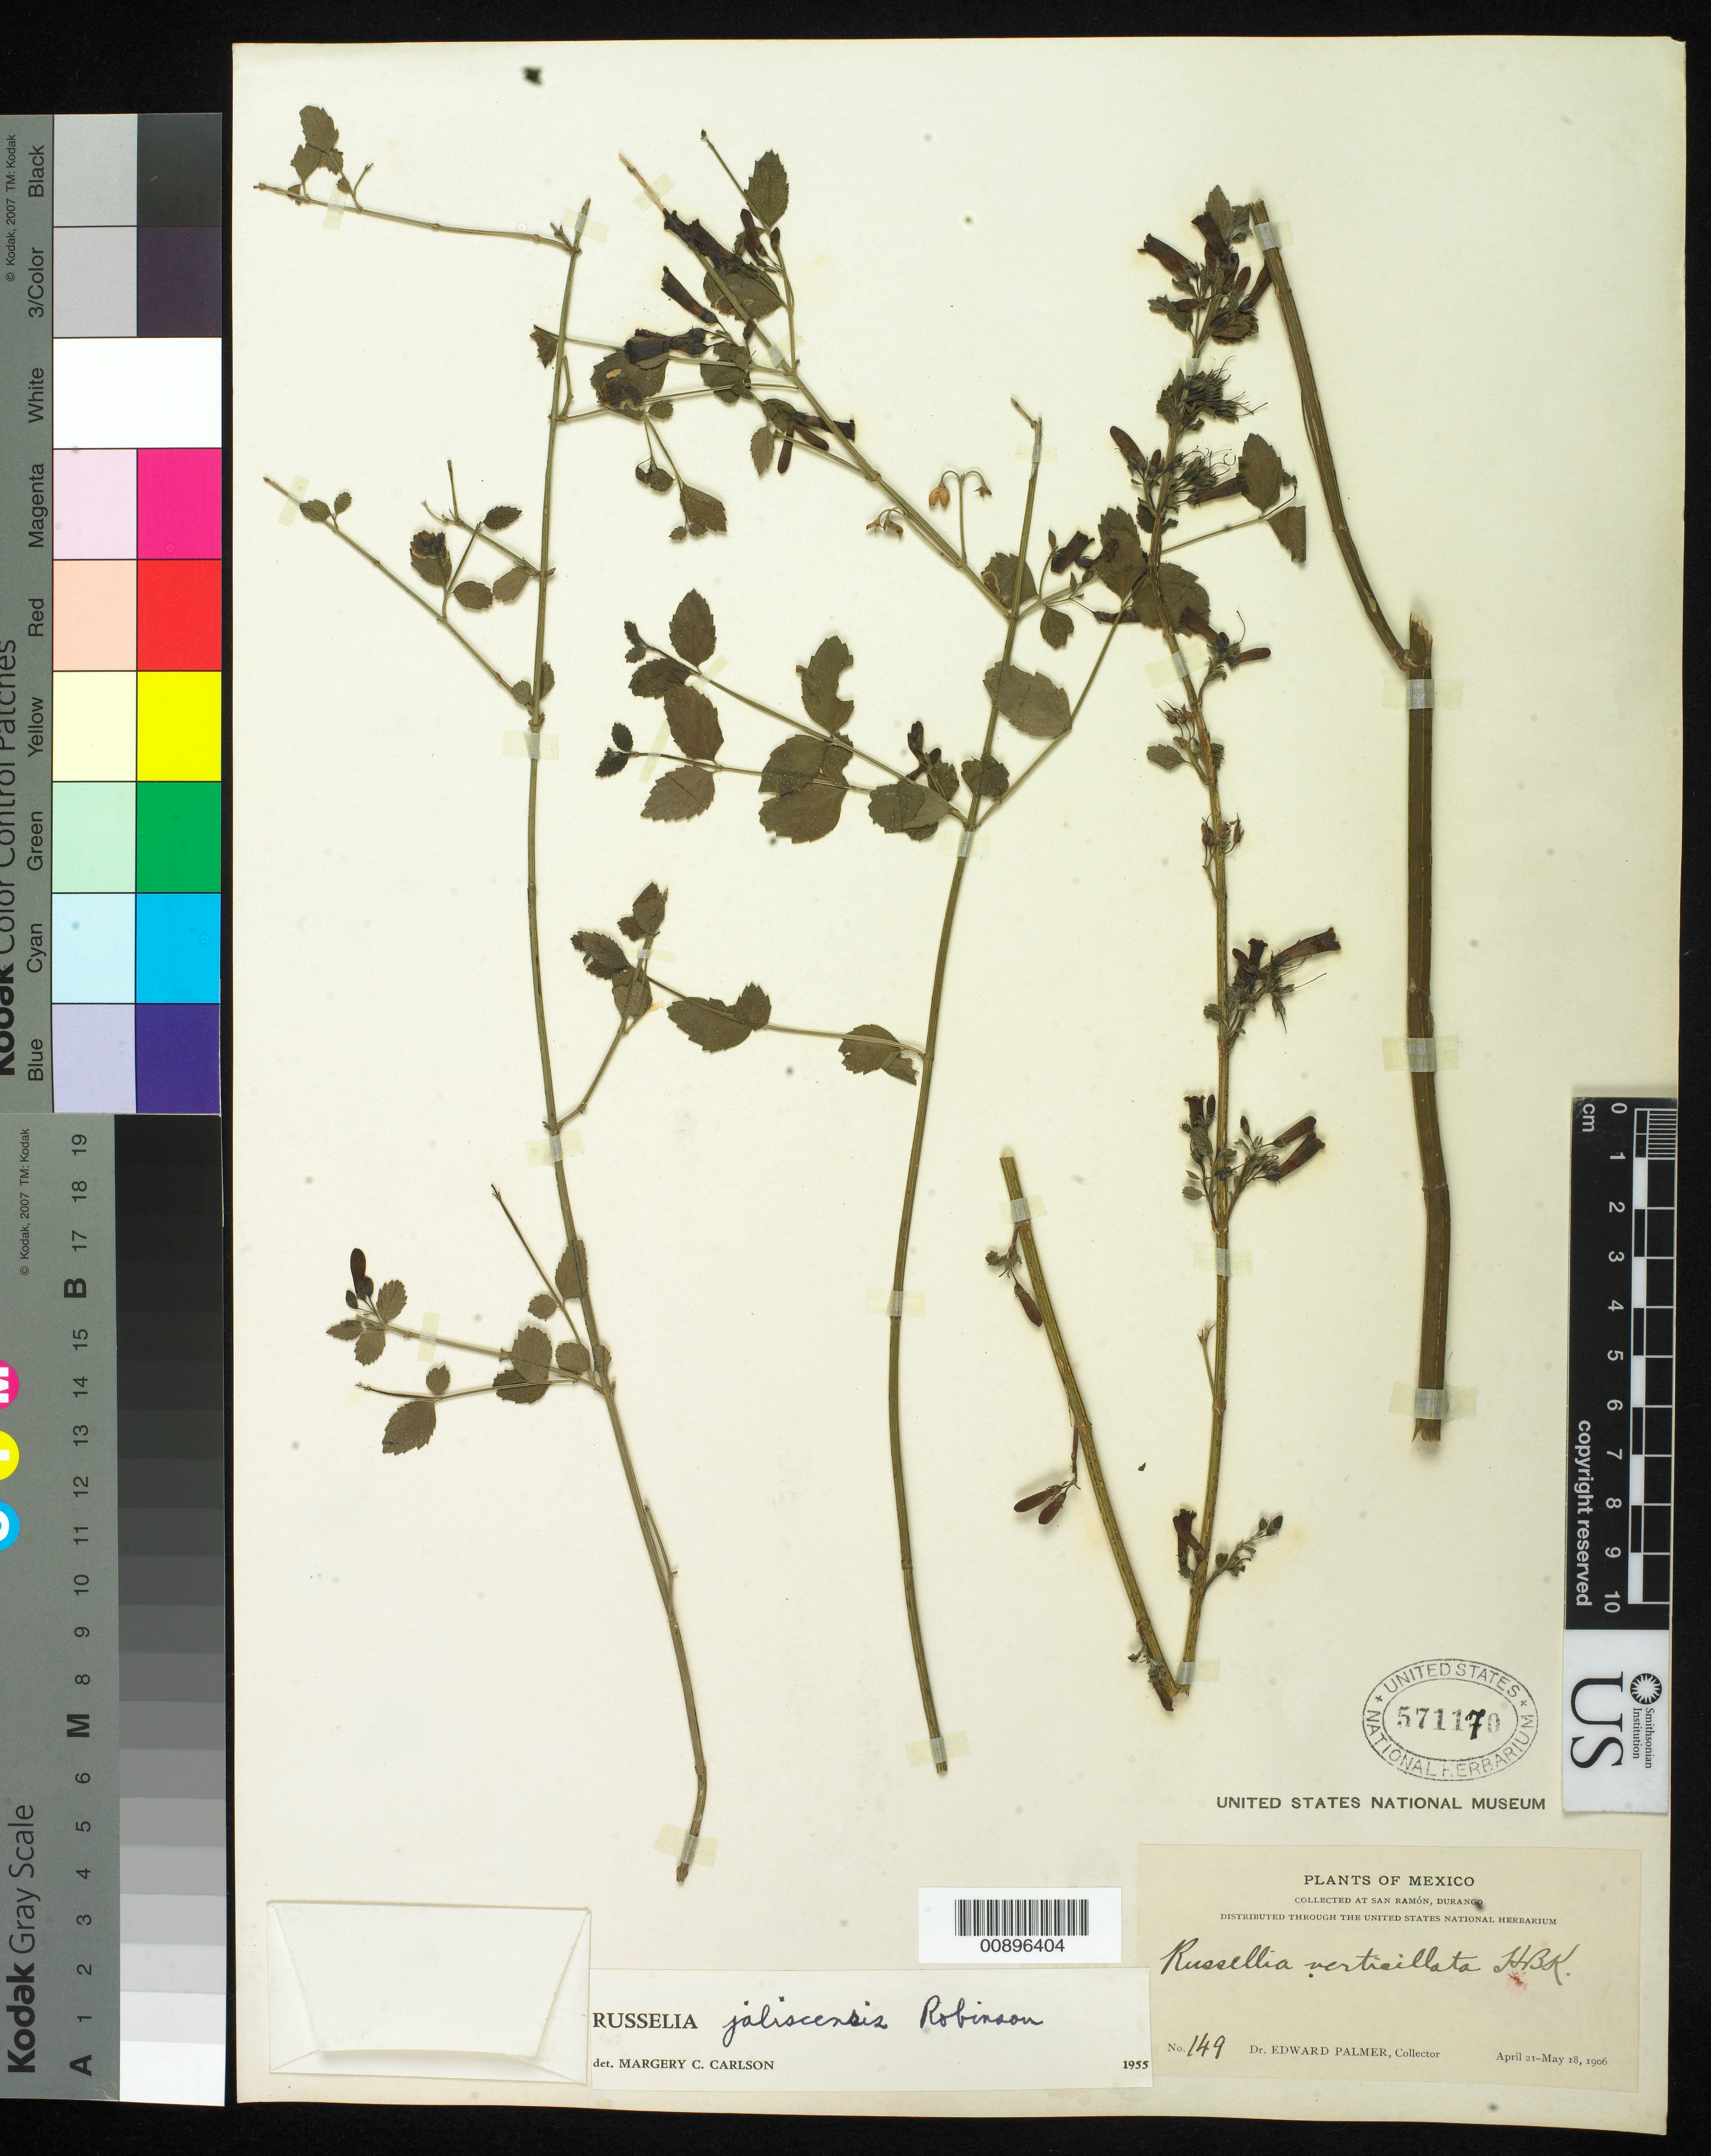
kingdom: Plantae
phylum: Tracheophyta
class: Magnoliopsida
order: Lamiales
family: Plantaginaceae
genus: Russelia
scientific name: Russelia jaliscensis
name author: B.L. Rob.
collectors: E. Palmer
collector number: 149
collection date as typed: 21 Apr 1906 to 18 May 1906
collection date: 1906-04-21/1906-05-18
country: Mexico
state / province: Durango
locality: San Ramón, Durango.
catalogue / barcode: US 571170